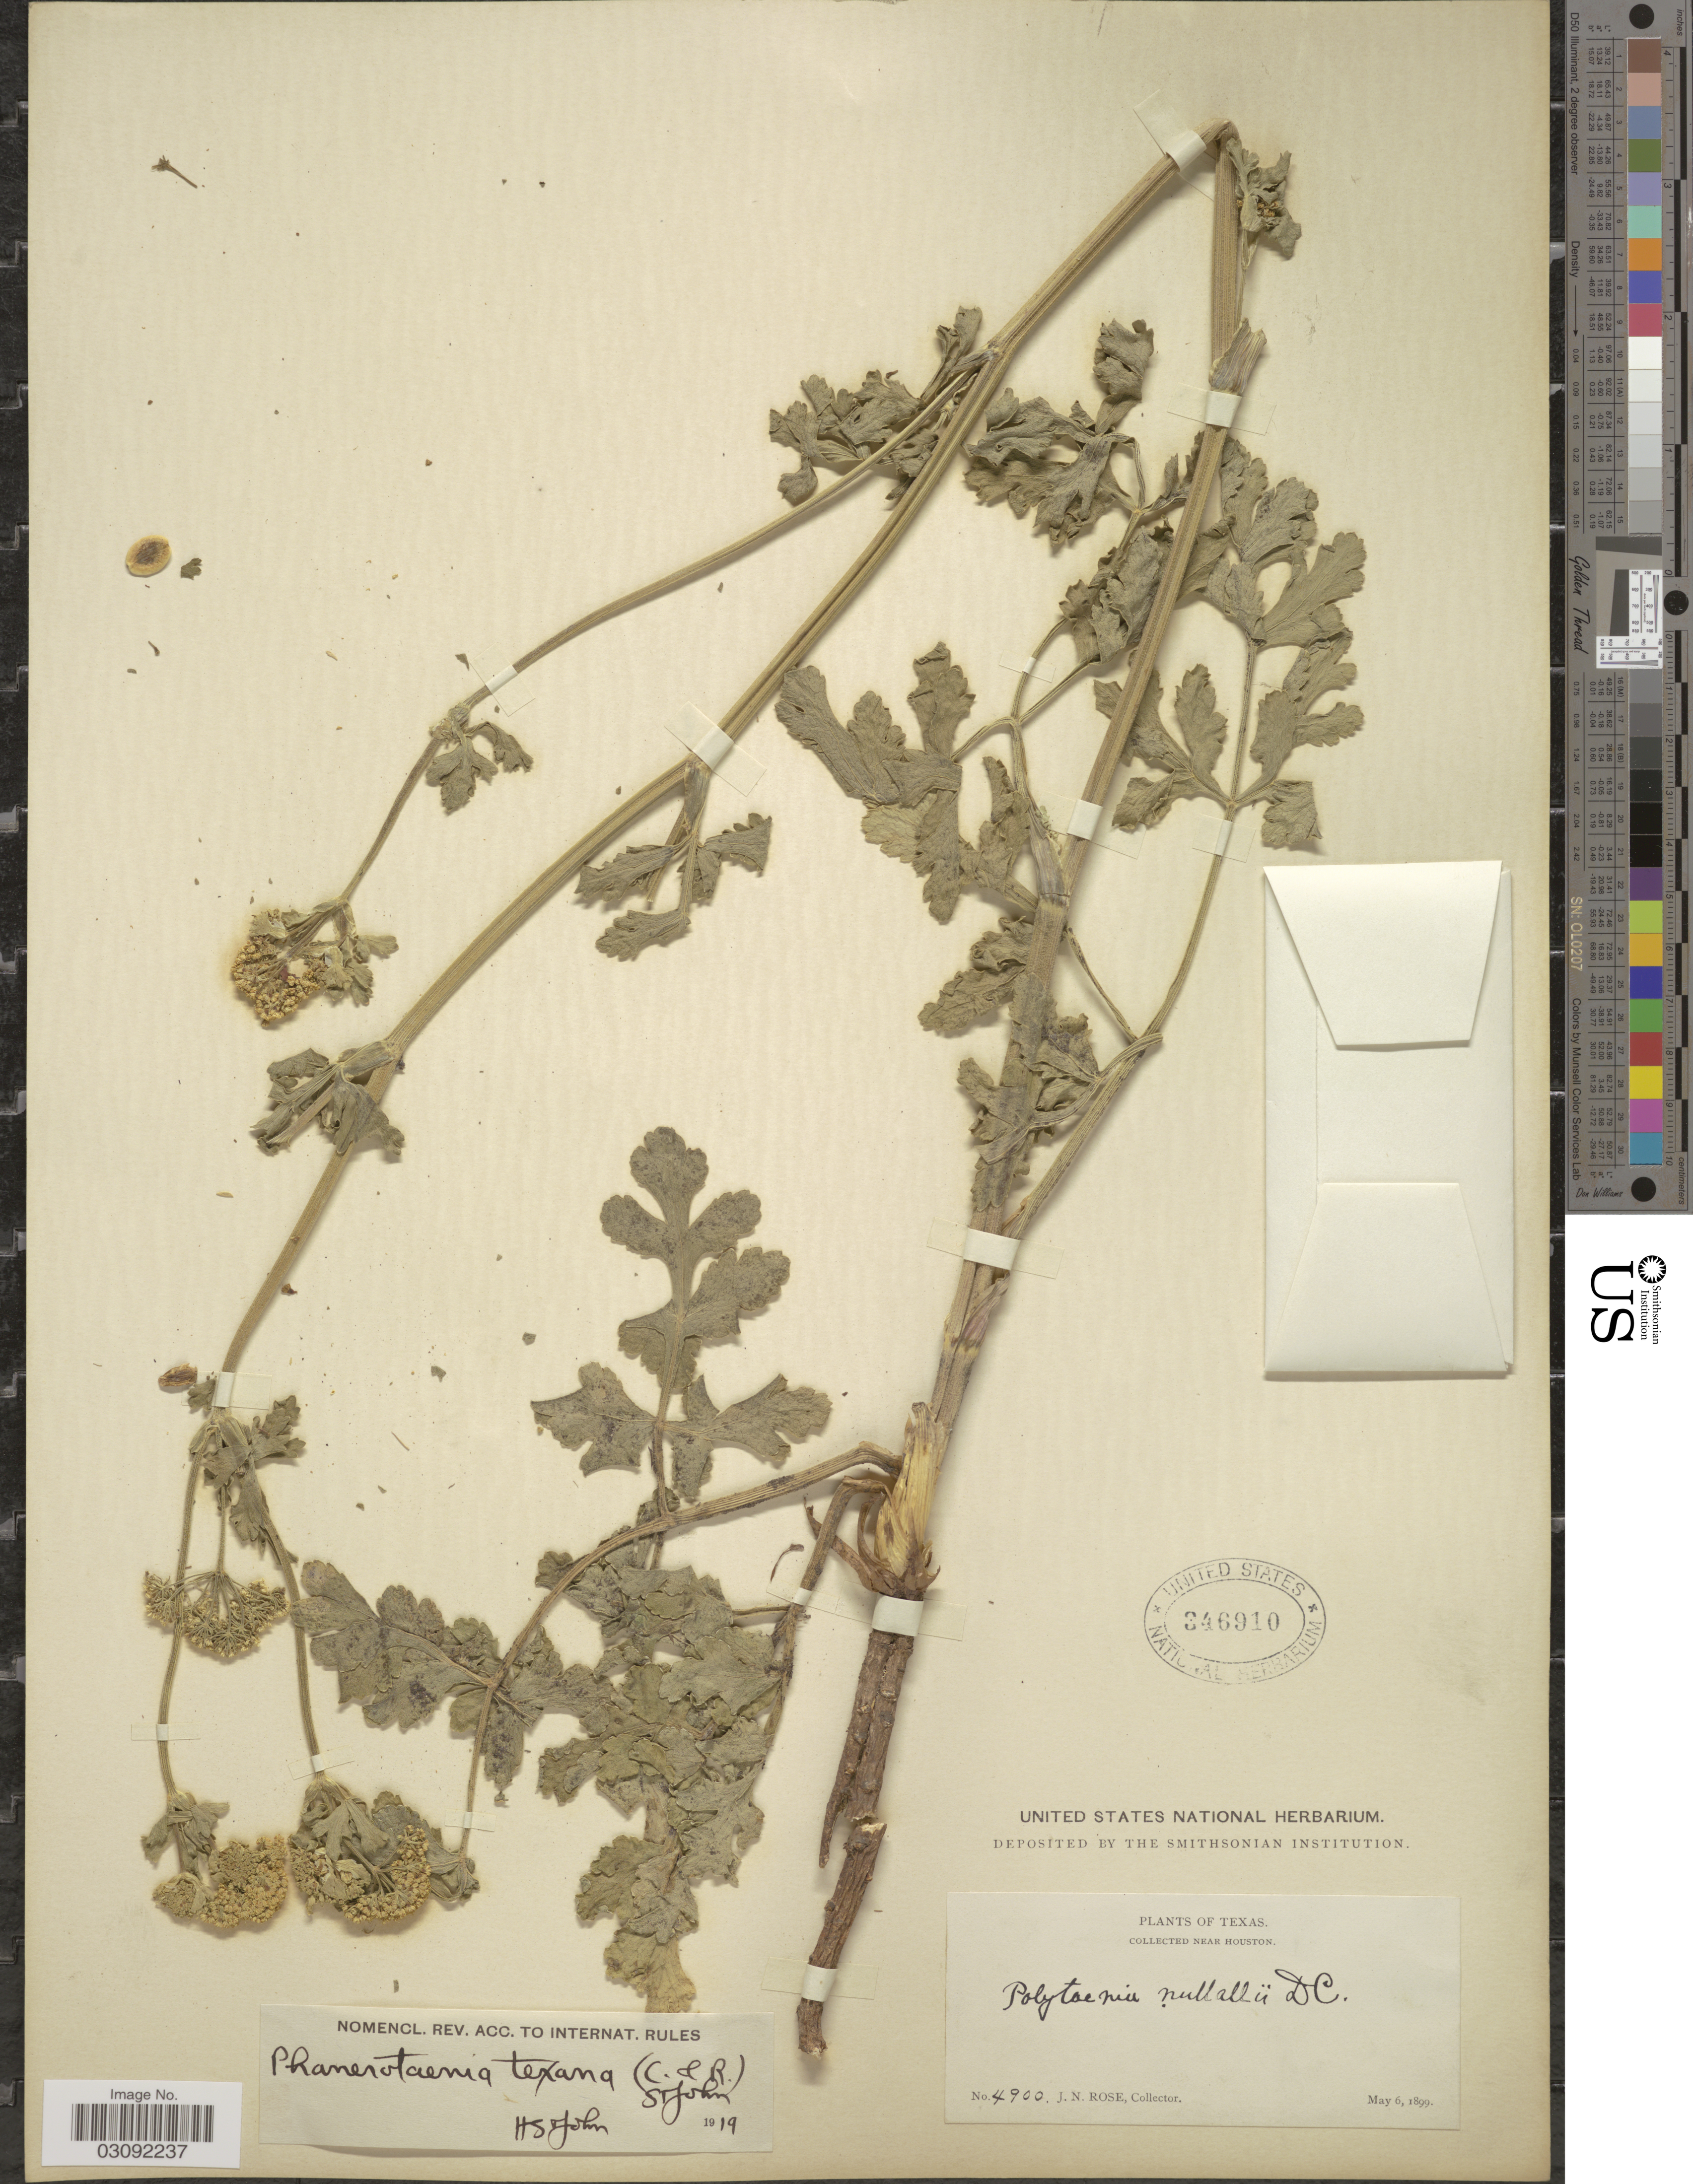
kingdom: Plantae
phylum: Tracheophyta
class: Magnoliopsida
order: Apiales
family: Apiaceae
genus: Polytaenia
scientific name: Polytaenia texana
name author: (J.M. Coult. & Rose) Mathias & Constance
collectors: J. N. Rose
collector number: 4900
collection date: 1899-05-06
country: United States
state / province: Texas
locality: Near Houston.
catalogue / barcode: US 346910